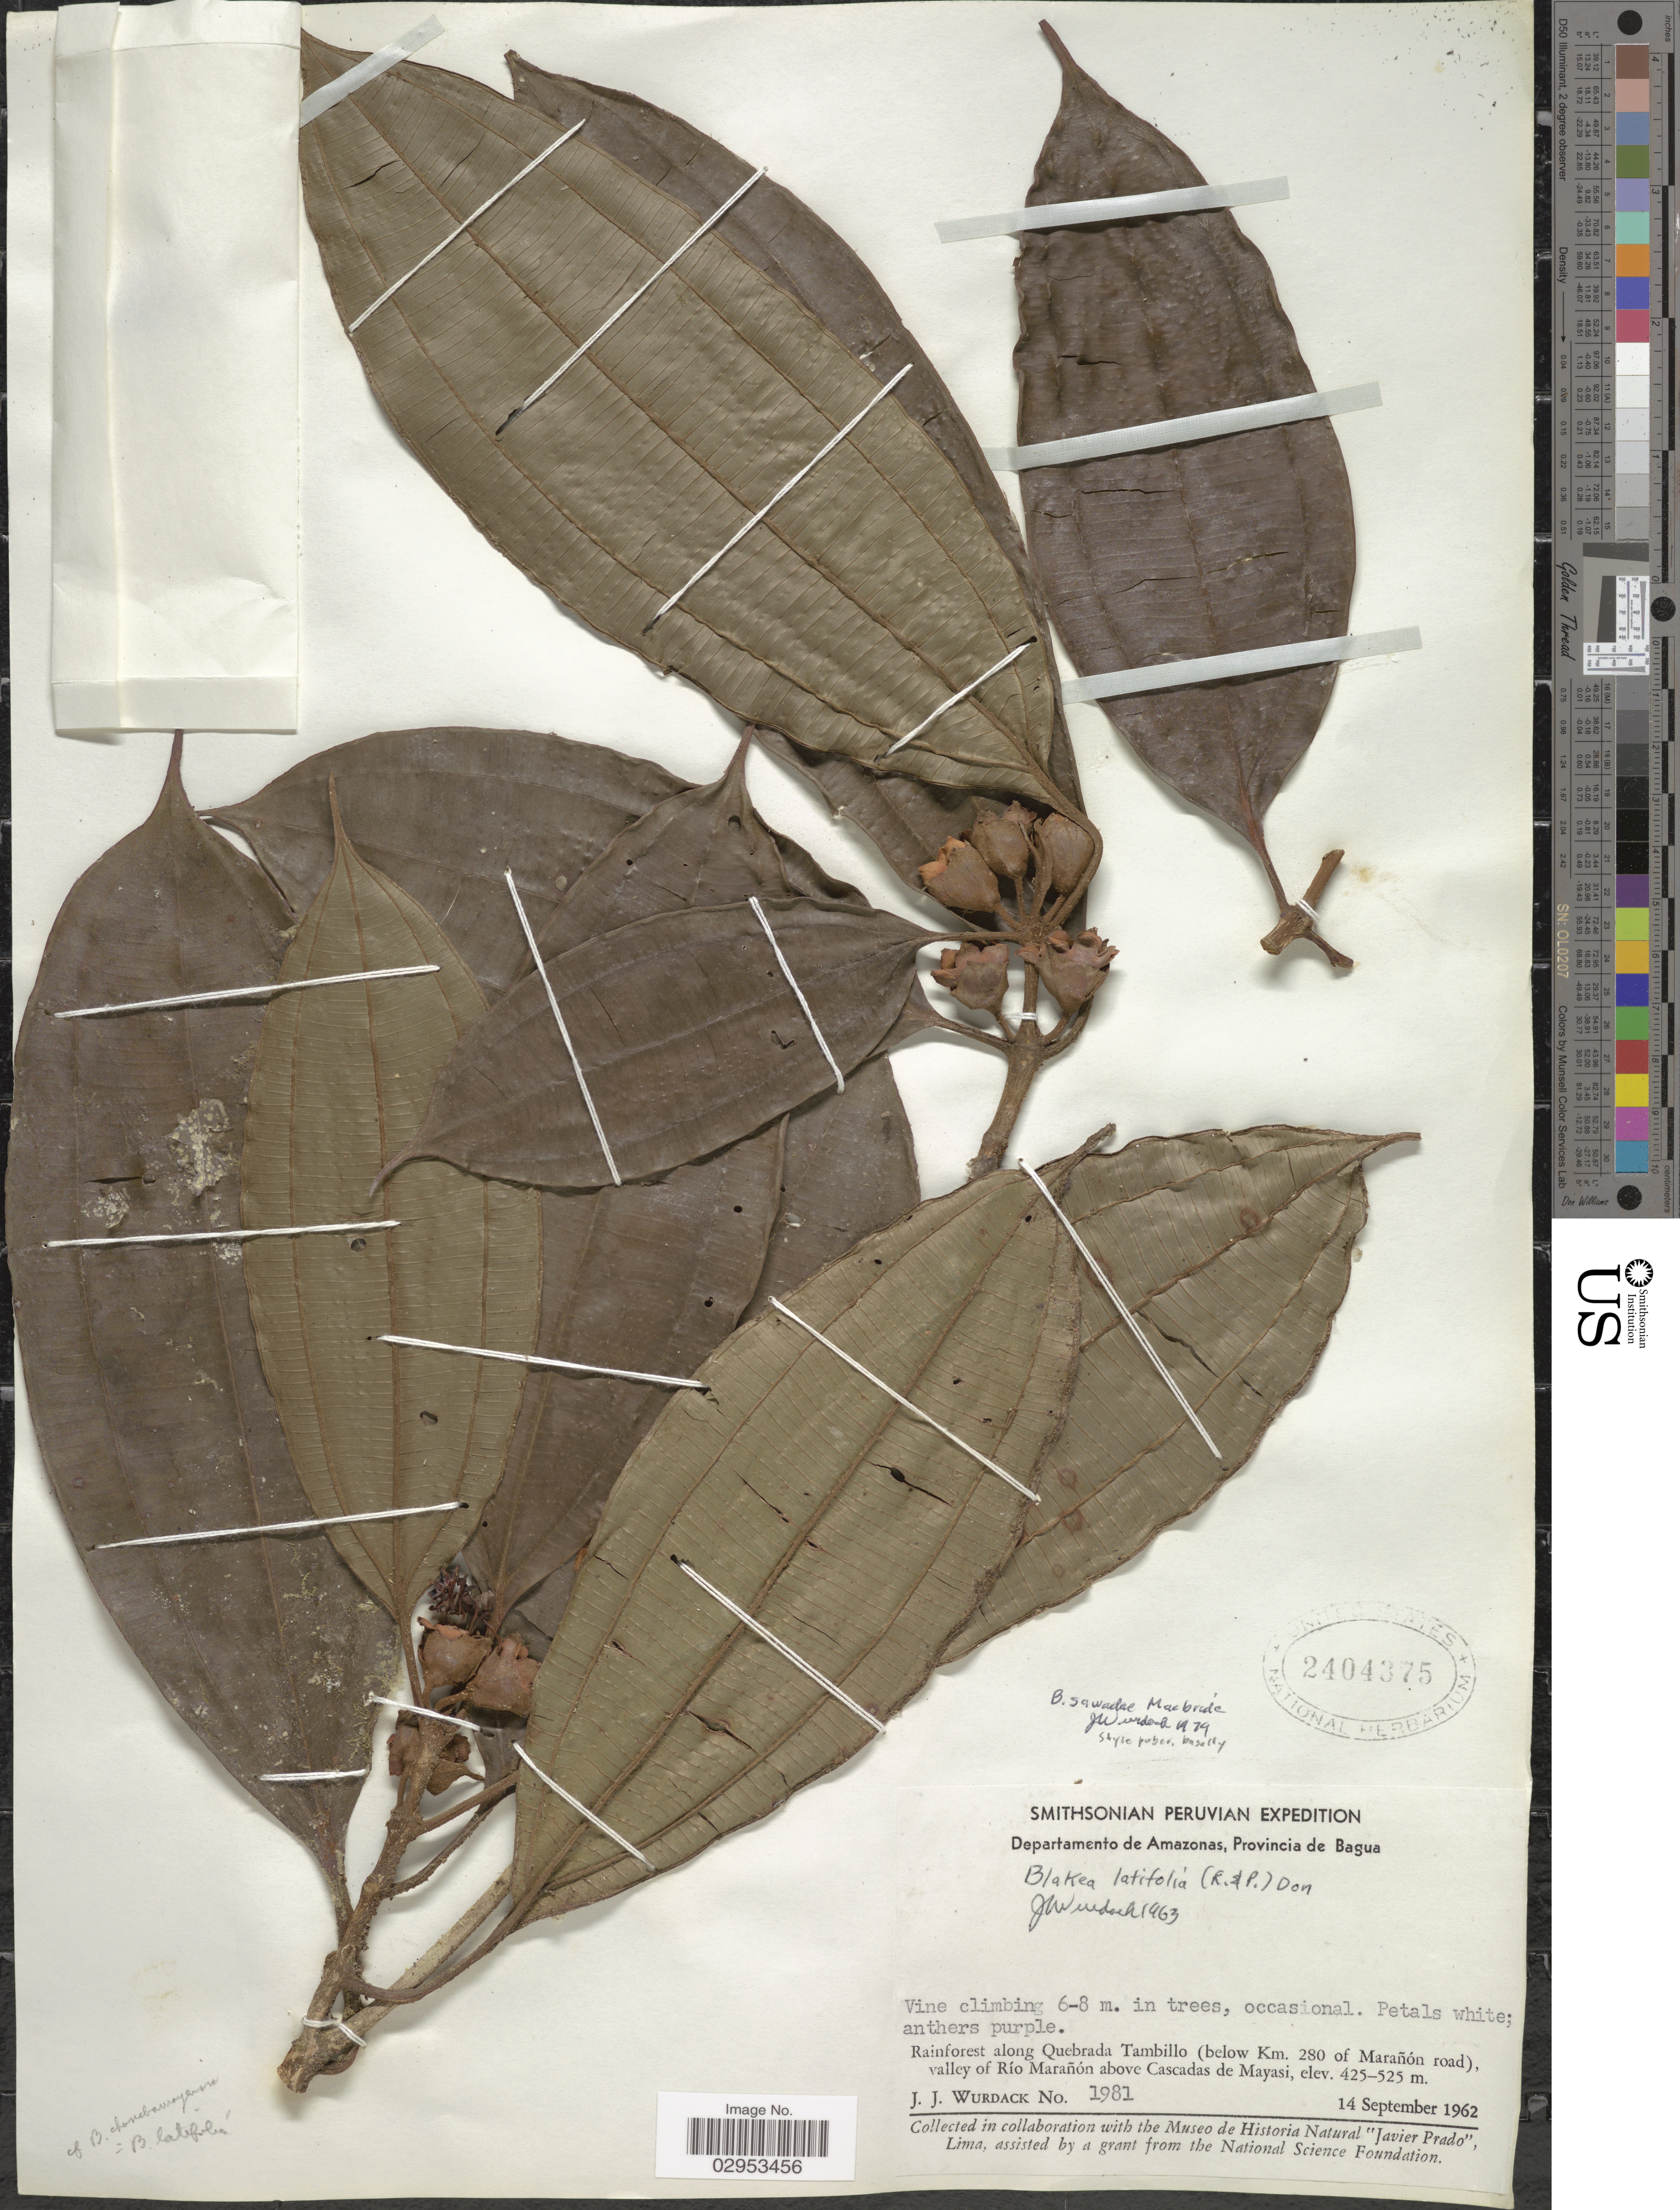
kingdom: Plantae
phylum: Tracheophyta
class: Magnoliopsida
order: Myrtales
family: Melastomataceae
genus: Blakea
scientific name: Blakea sawadae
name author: J.F. Macbr.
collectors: J. J. Wurdack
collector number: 1981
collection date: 1962-09-14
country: Peru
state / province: Amazonas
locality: Departamento de Amazonas, Provincia de Bagua. Rainforest along Quebrada Tambillo (below Km. 280 of Marañon road), valley of Río Marañon above Cascadas de Mayasi.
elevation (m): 425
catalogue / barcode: US 2404375